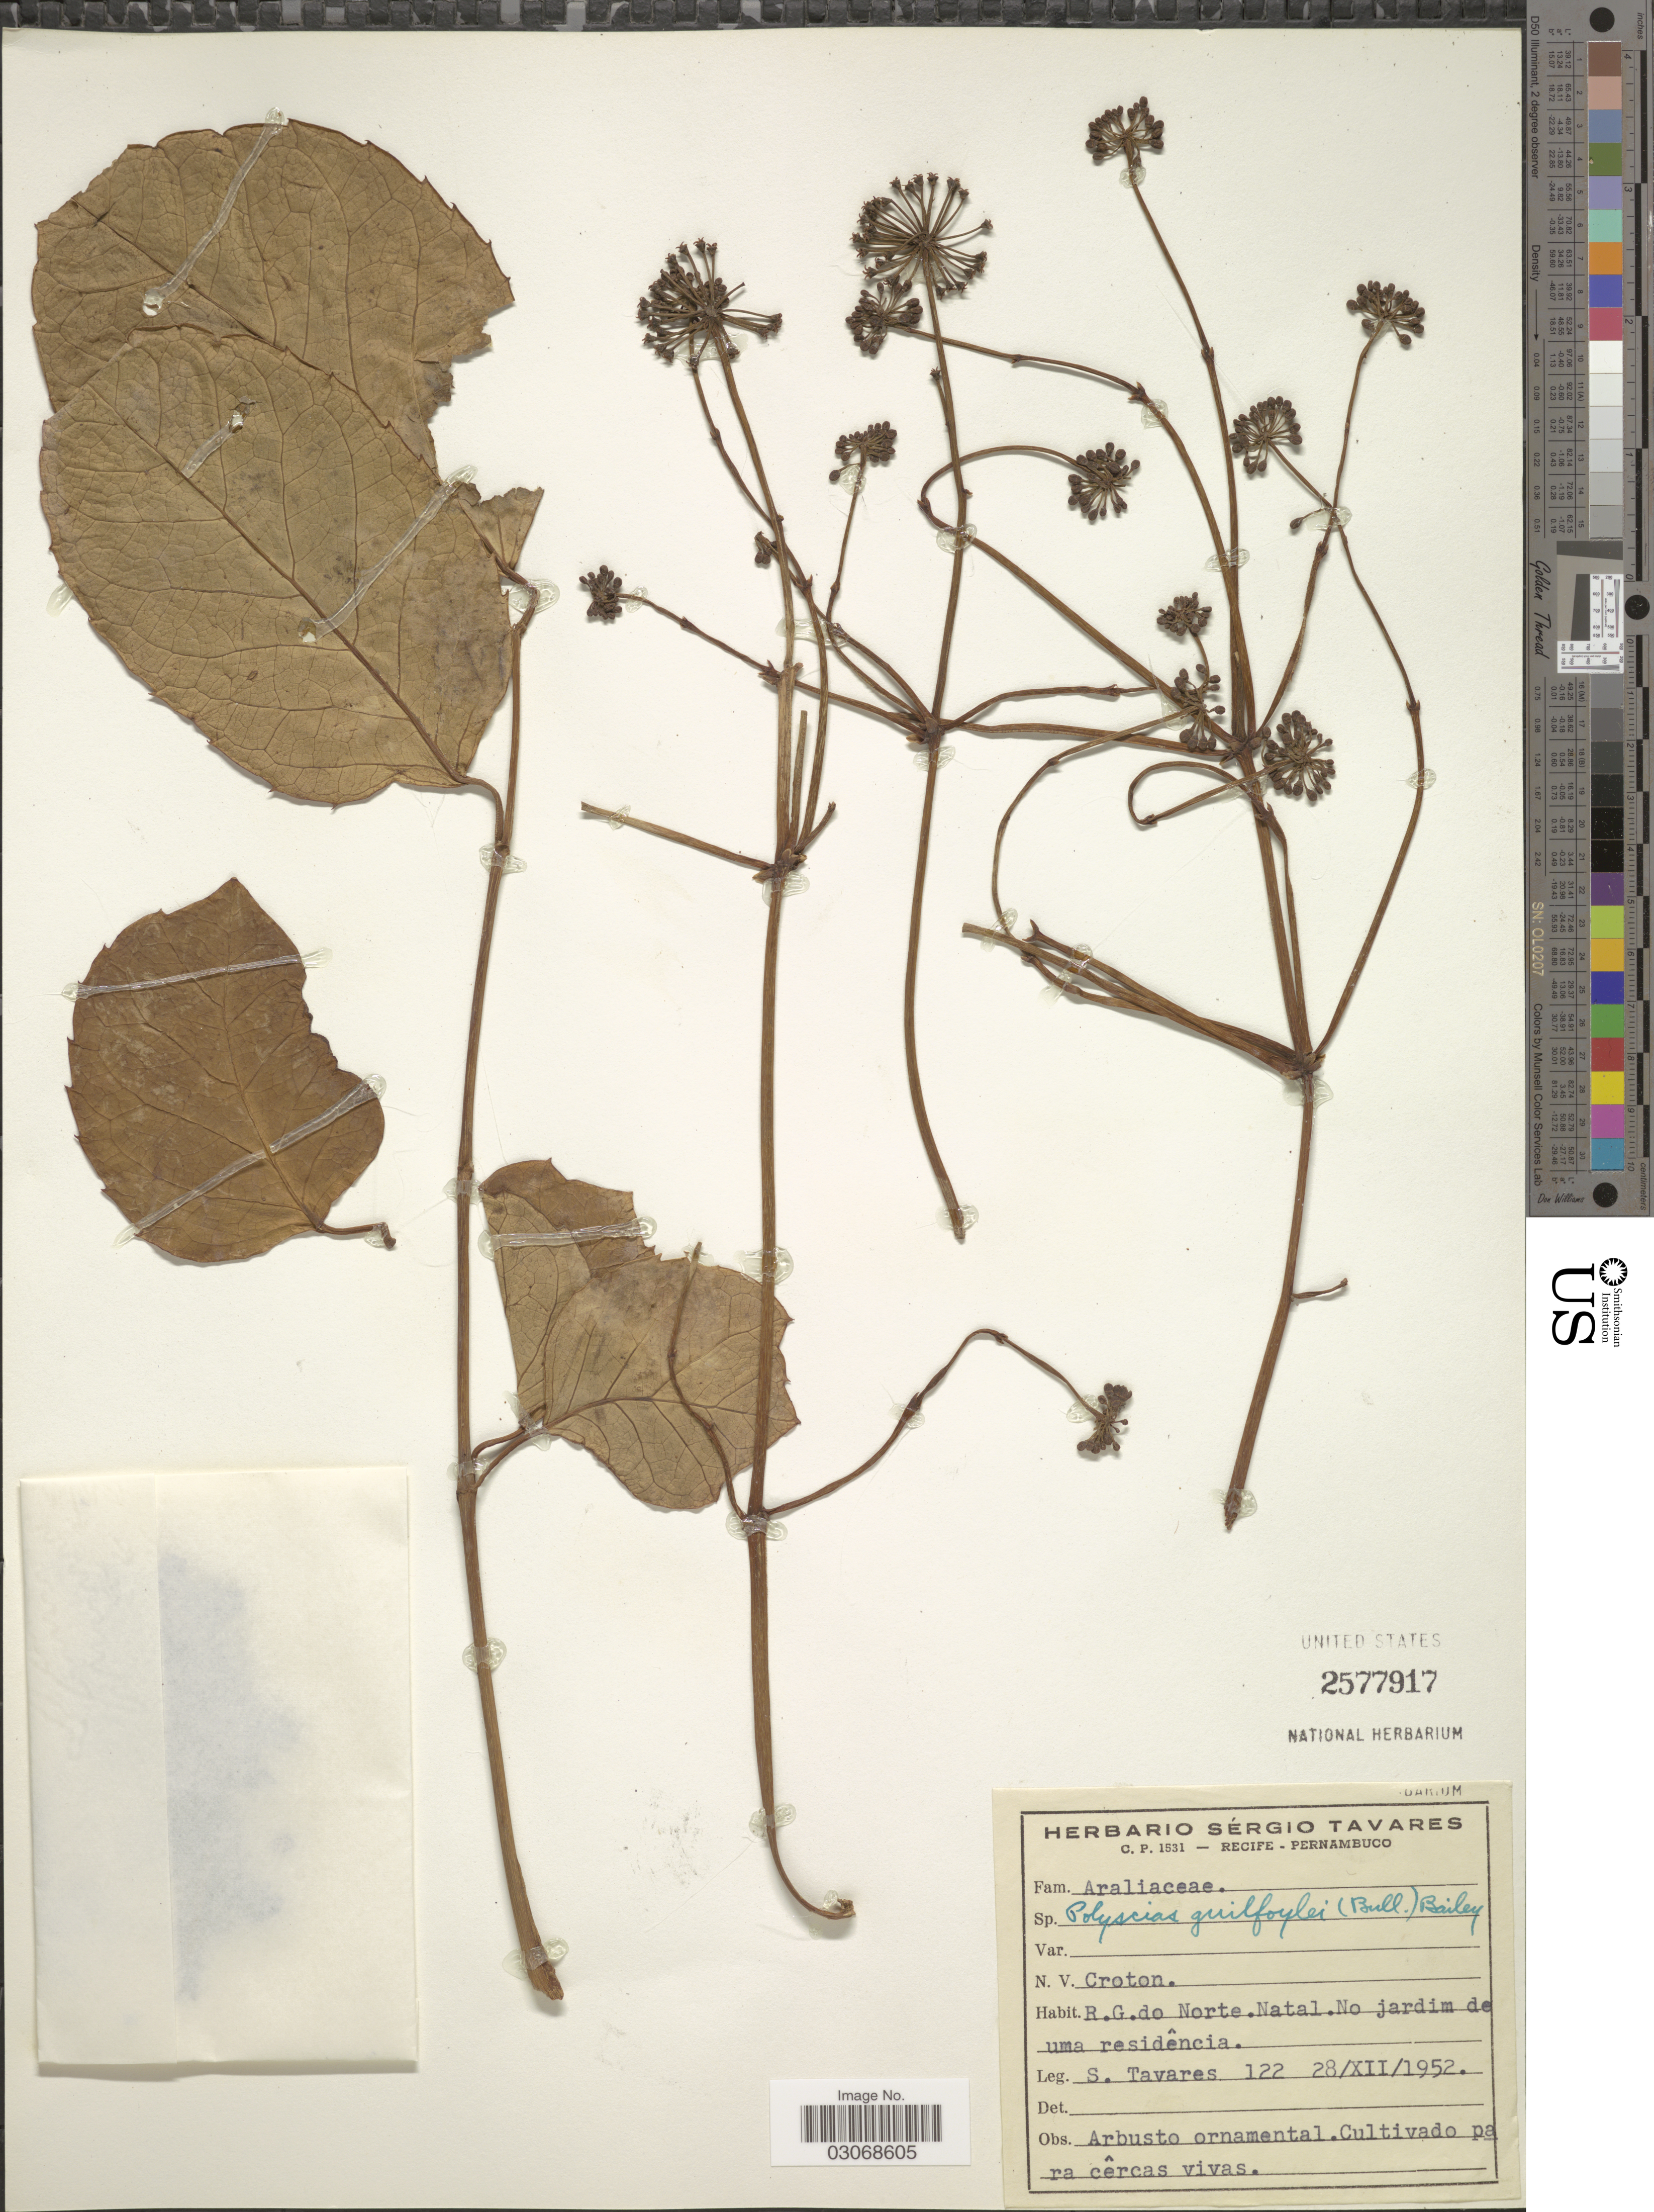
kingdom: Plantae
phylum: Tracheophyta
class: Magnoliopsida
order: Apiales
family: Araliaceae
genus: Polyscias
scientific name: Polyscias sp.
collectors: S. Tavares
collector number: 122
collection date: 1952-12-28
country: South Africa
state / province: KwaZulu-Natal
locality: R.G. do Norte, No jardim de uma residência.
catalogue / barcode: US 2577917